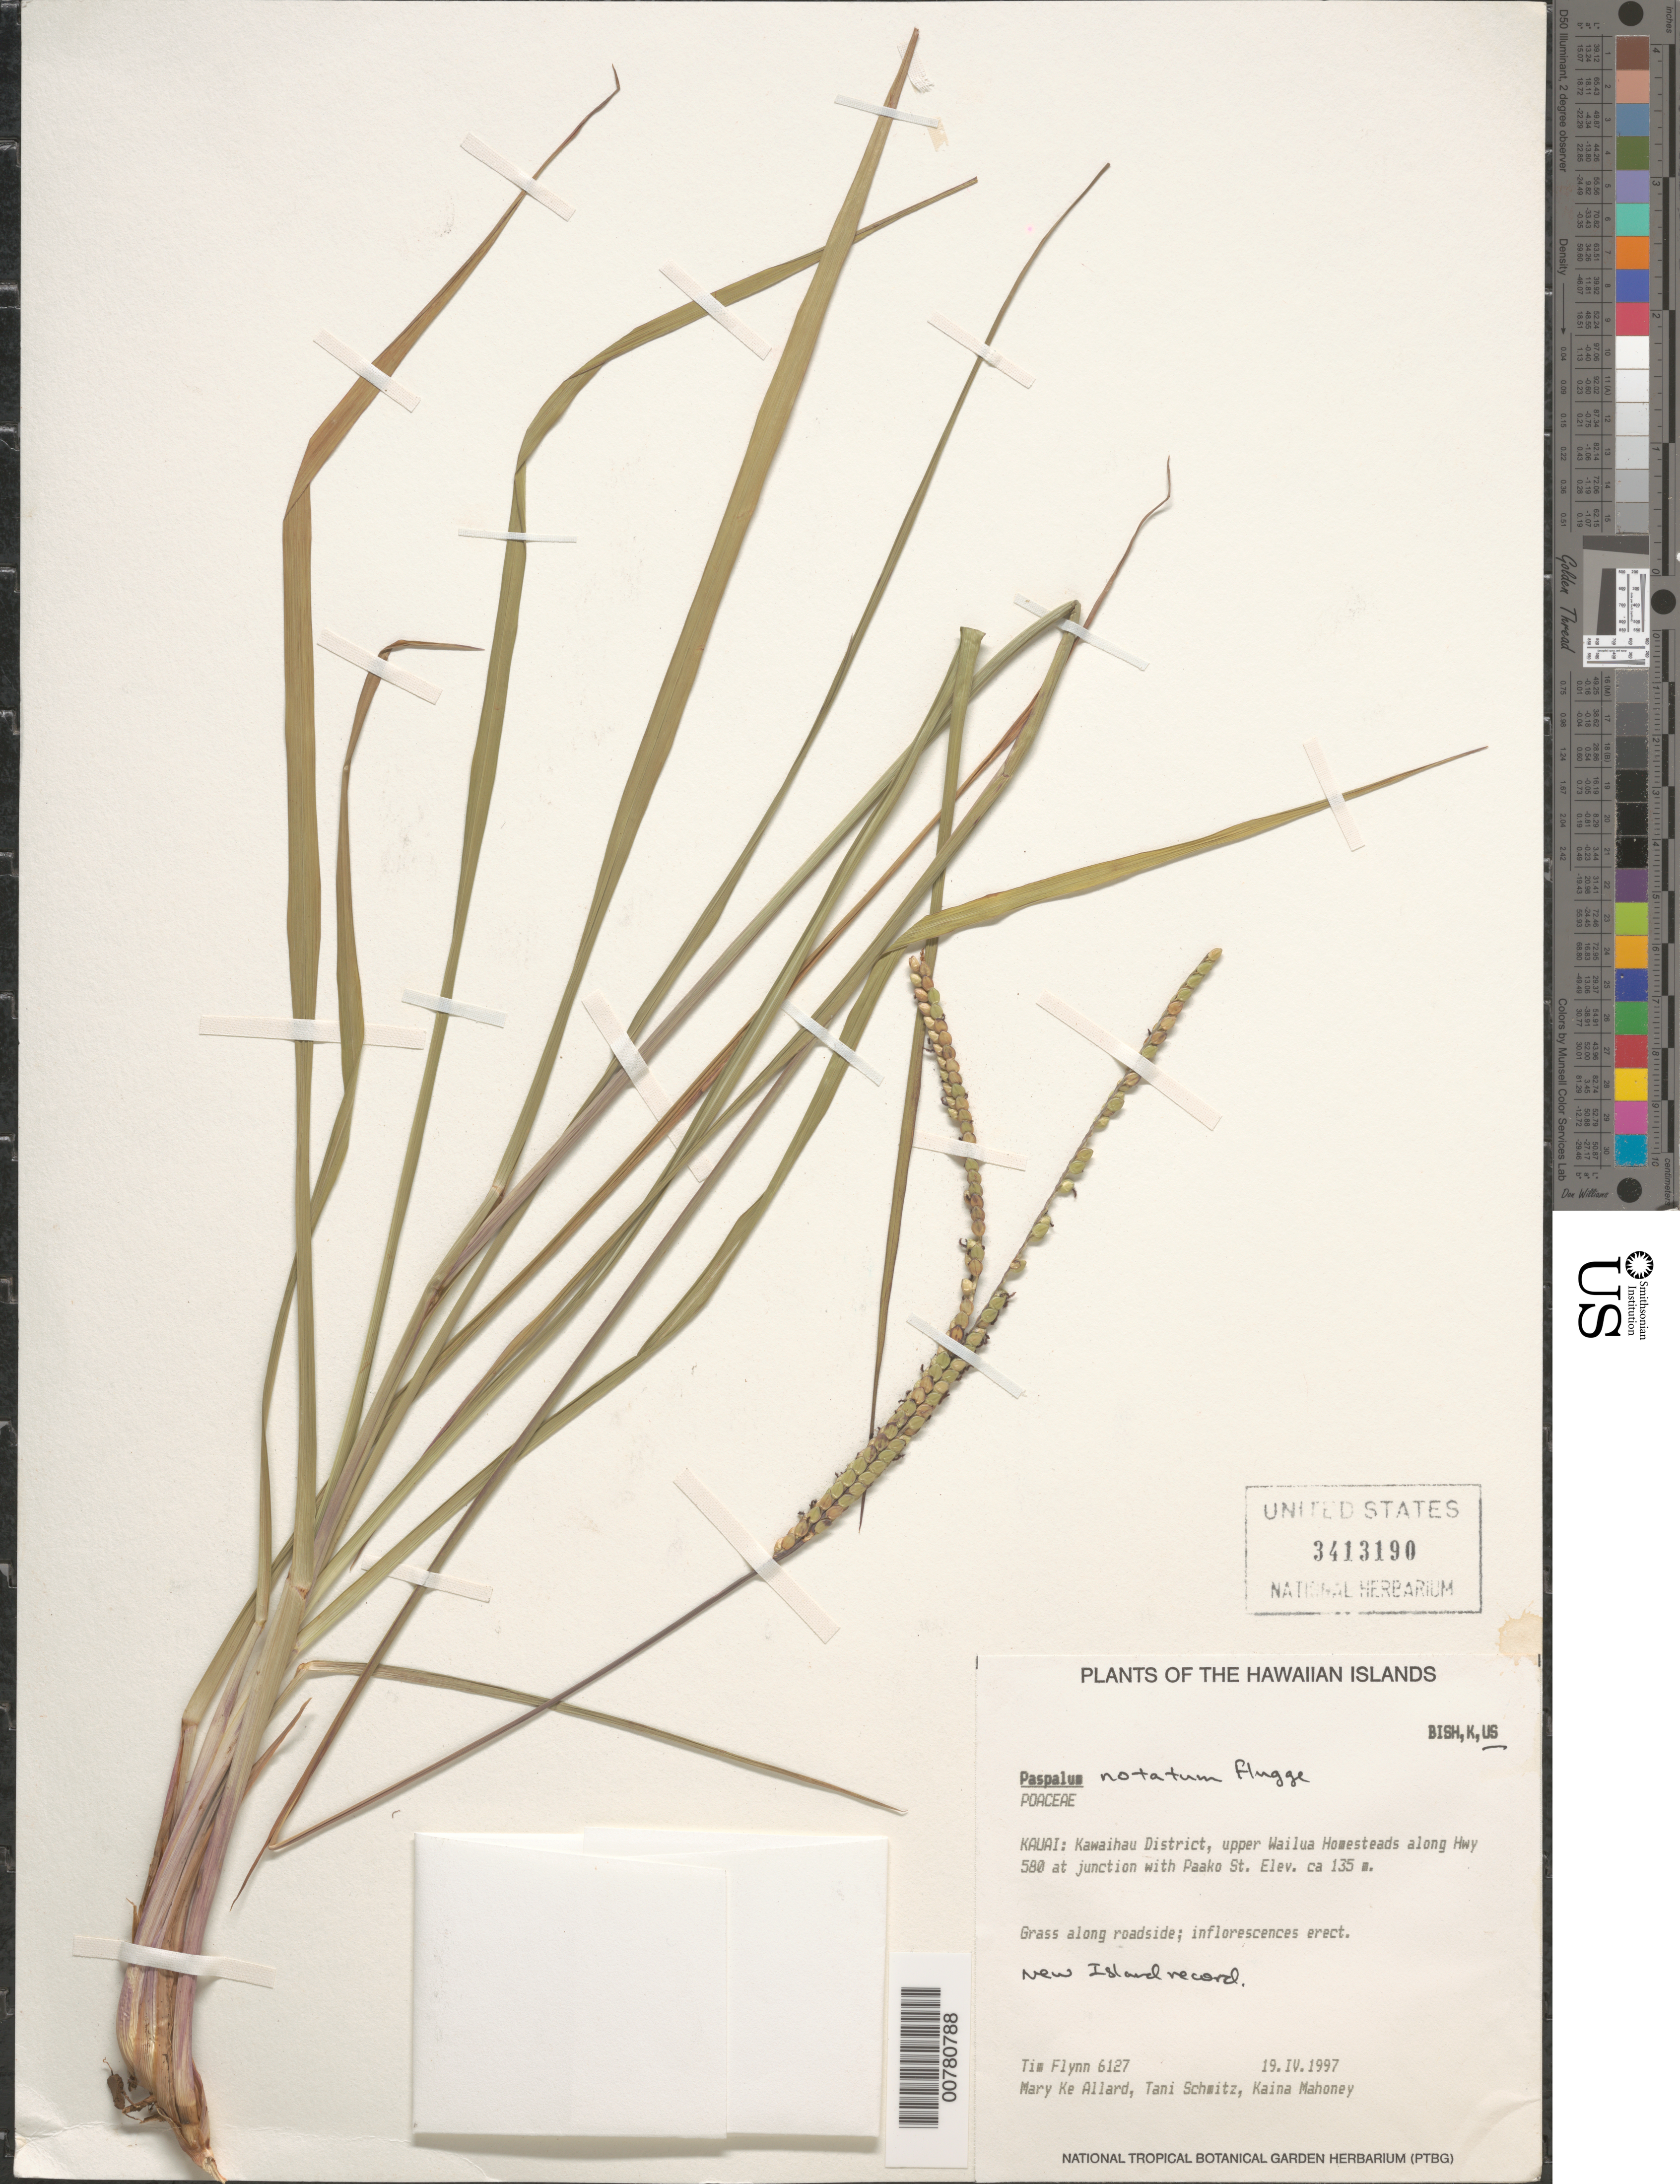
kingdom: Plantae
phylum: Tracheophyta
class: Liliopsida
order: Poales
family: Poaceae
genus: Paspalum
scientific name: Paspalum notatum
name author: Flüggé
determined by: Clayton, W. D.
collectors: T. W. Flynn, M. Allard, T. Schmitz & K. Mahoney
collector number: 6127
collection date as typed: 19 Apr 1997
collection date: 1997-04-19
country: United States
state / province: Hawaii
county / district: Kauai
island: Kaua'i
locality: Kawaihau District, upper Wailua Homesteads along Hwy 580 at junction with Paako St.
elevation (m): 135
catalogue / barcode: US 3413190